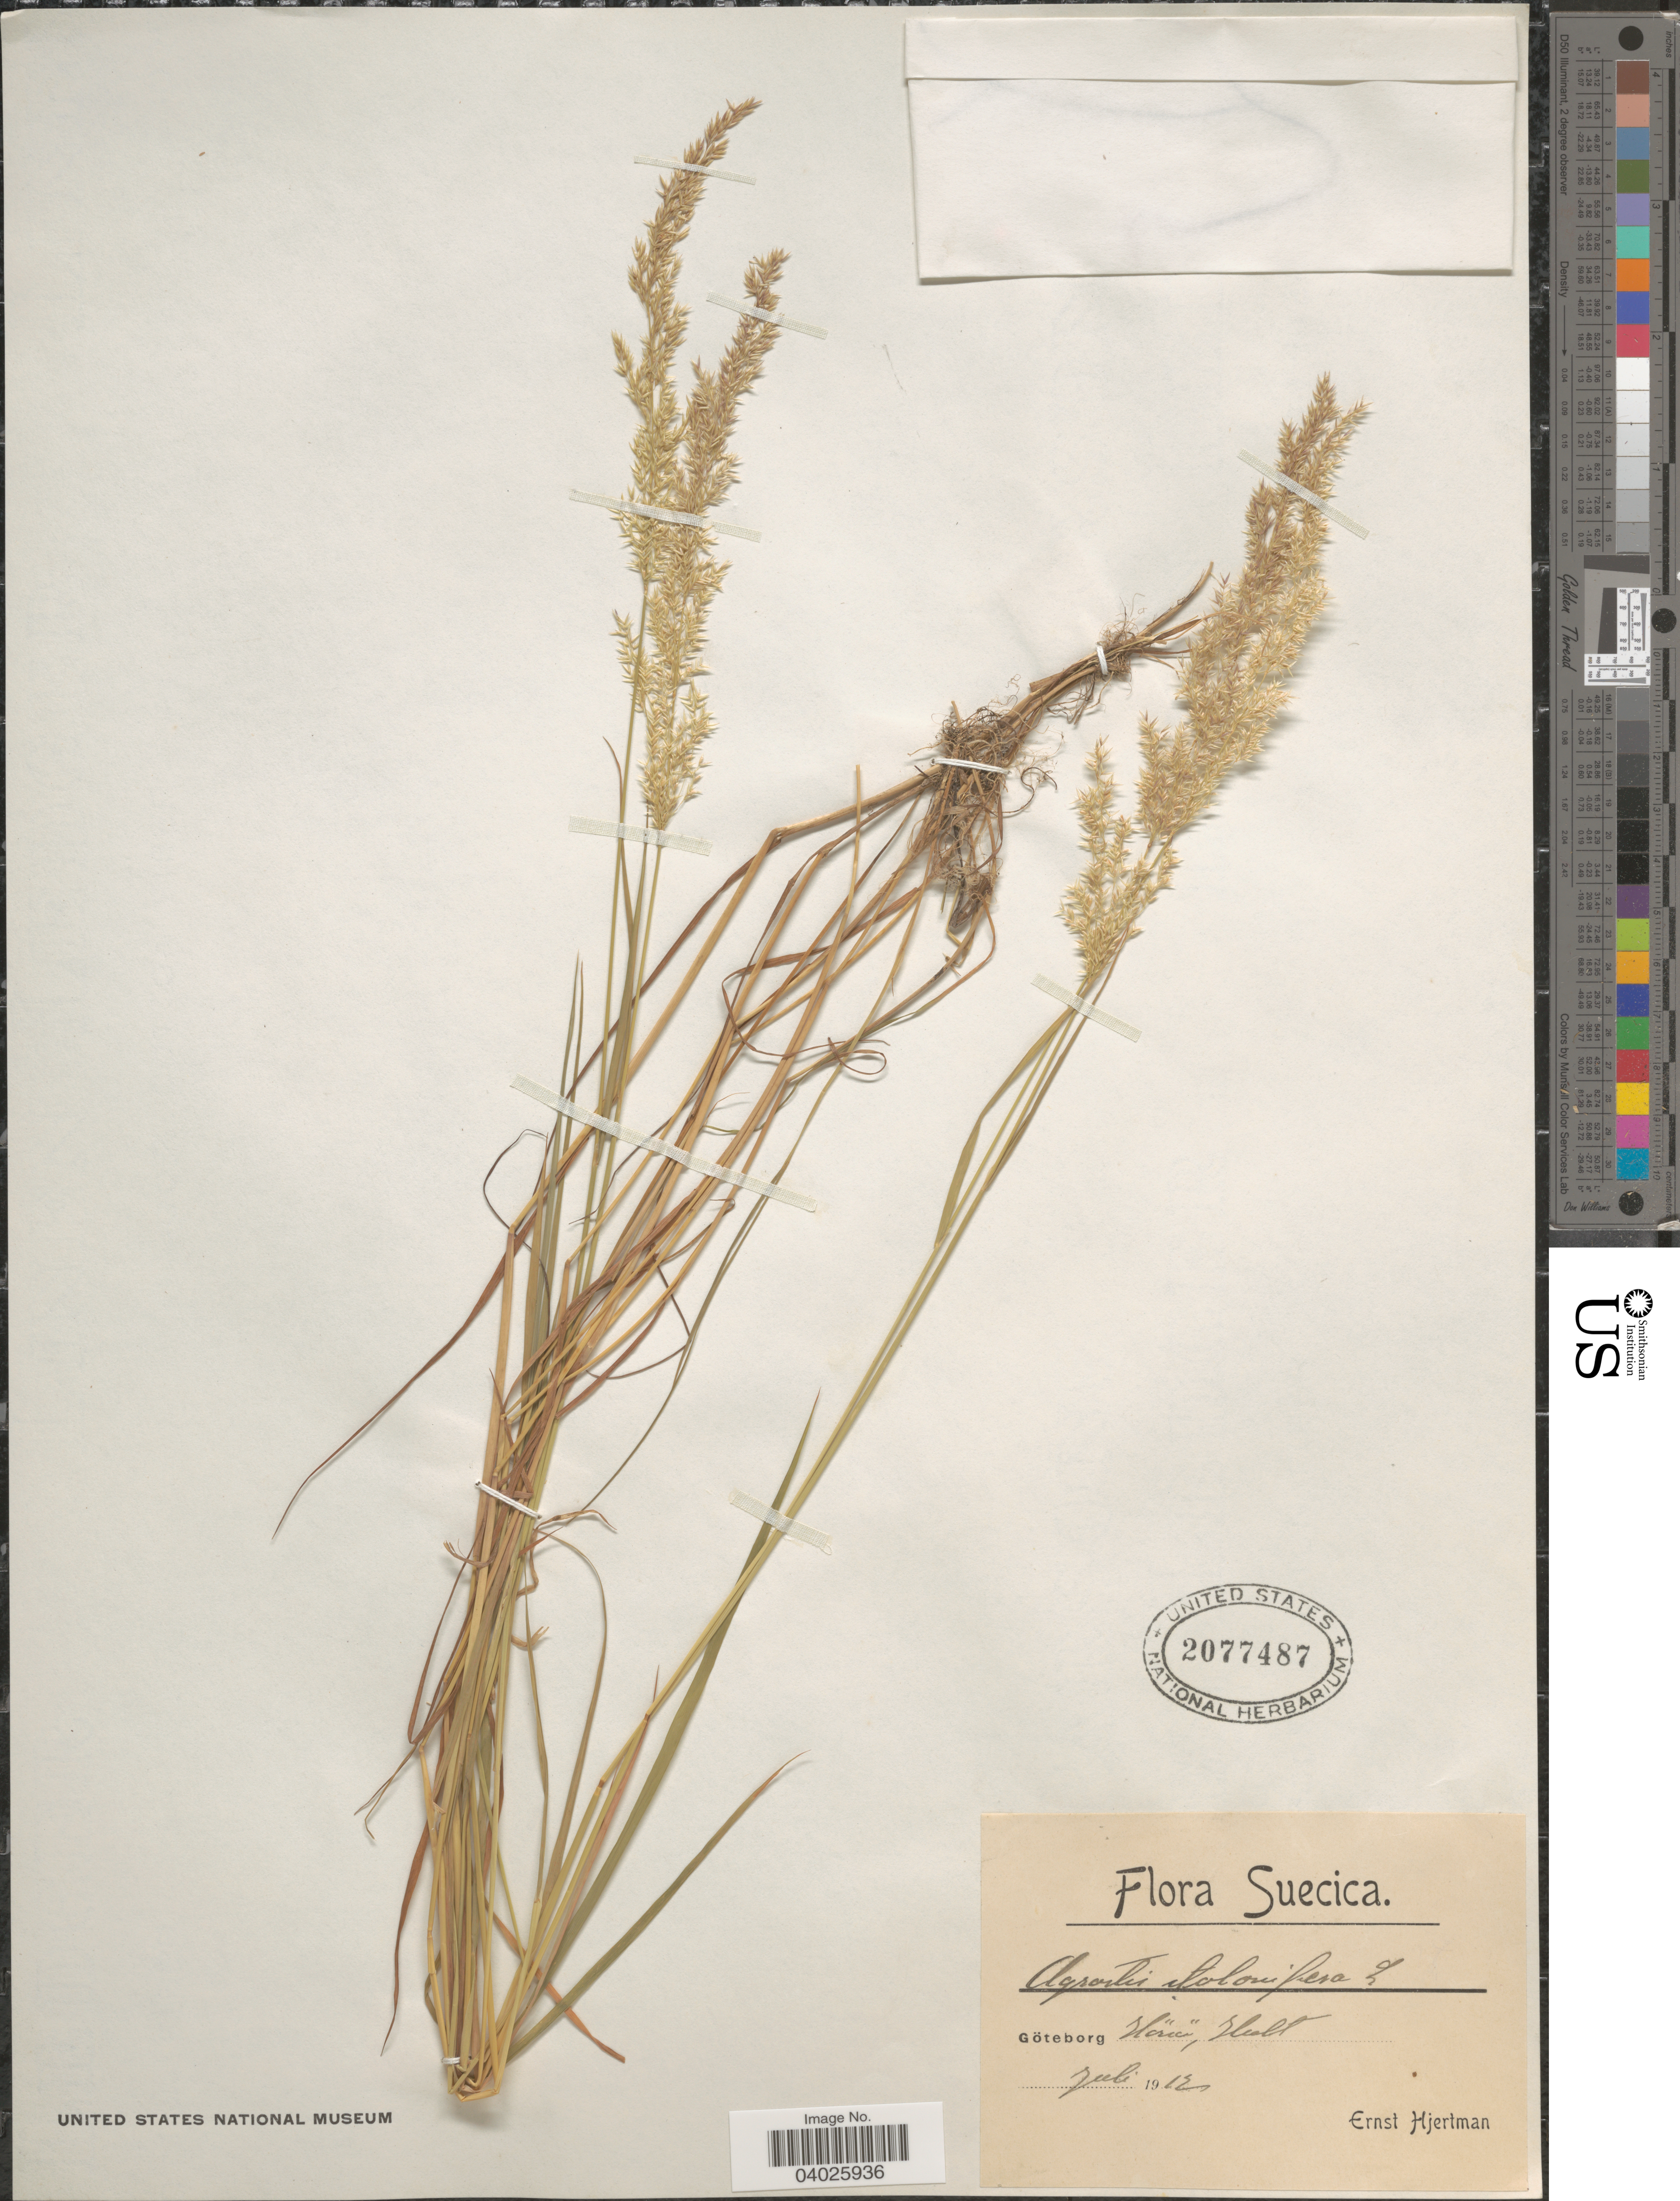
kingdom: Plantae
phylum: Tracheophyta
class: Liliopsida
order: Poales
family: Poaceae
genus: Agrostis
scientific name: Agrostis stolonifera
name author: L.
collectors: E. Hiertman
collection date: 1912-07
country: Sweden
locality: Suecica. Göteborg Harna, Hult.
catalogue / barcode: US 2077487